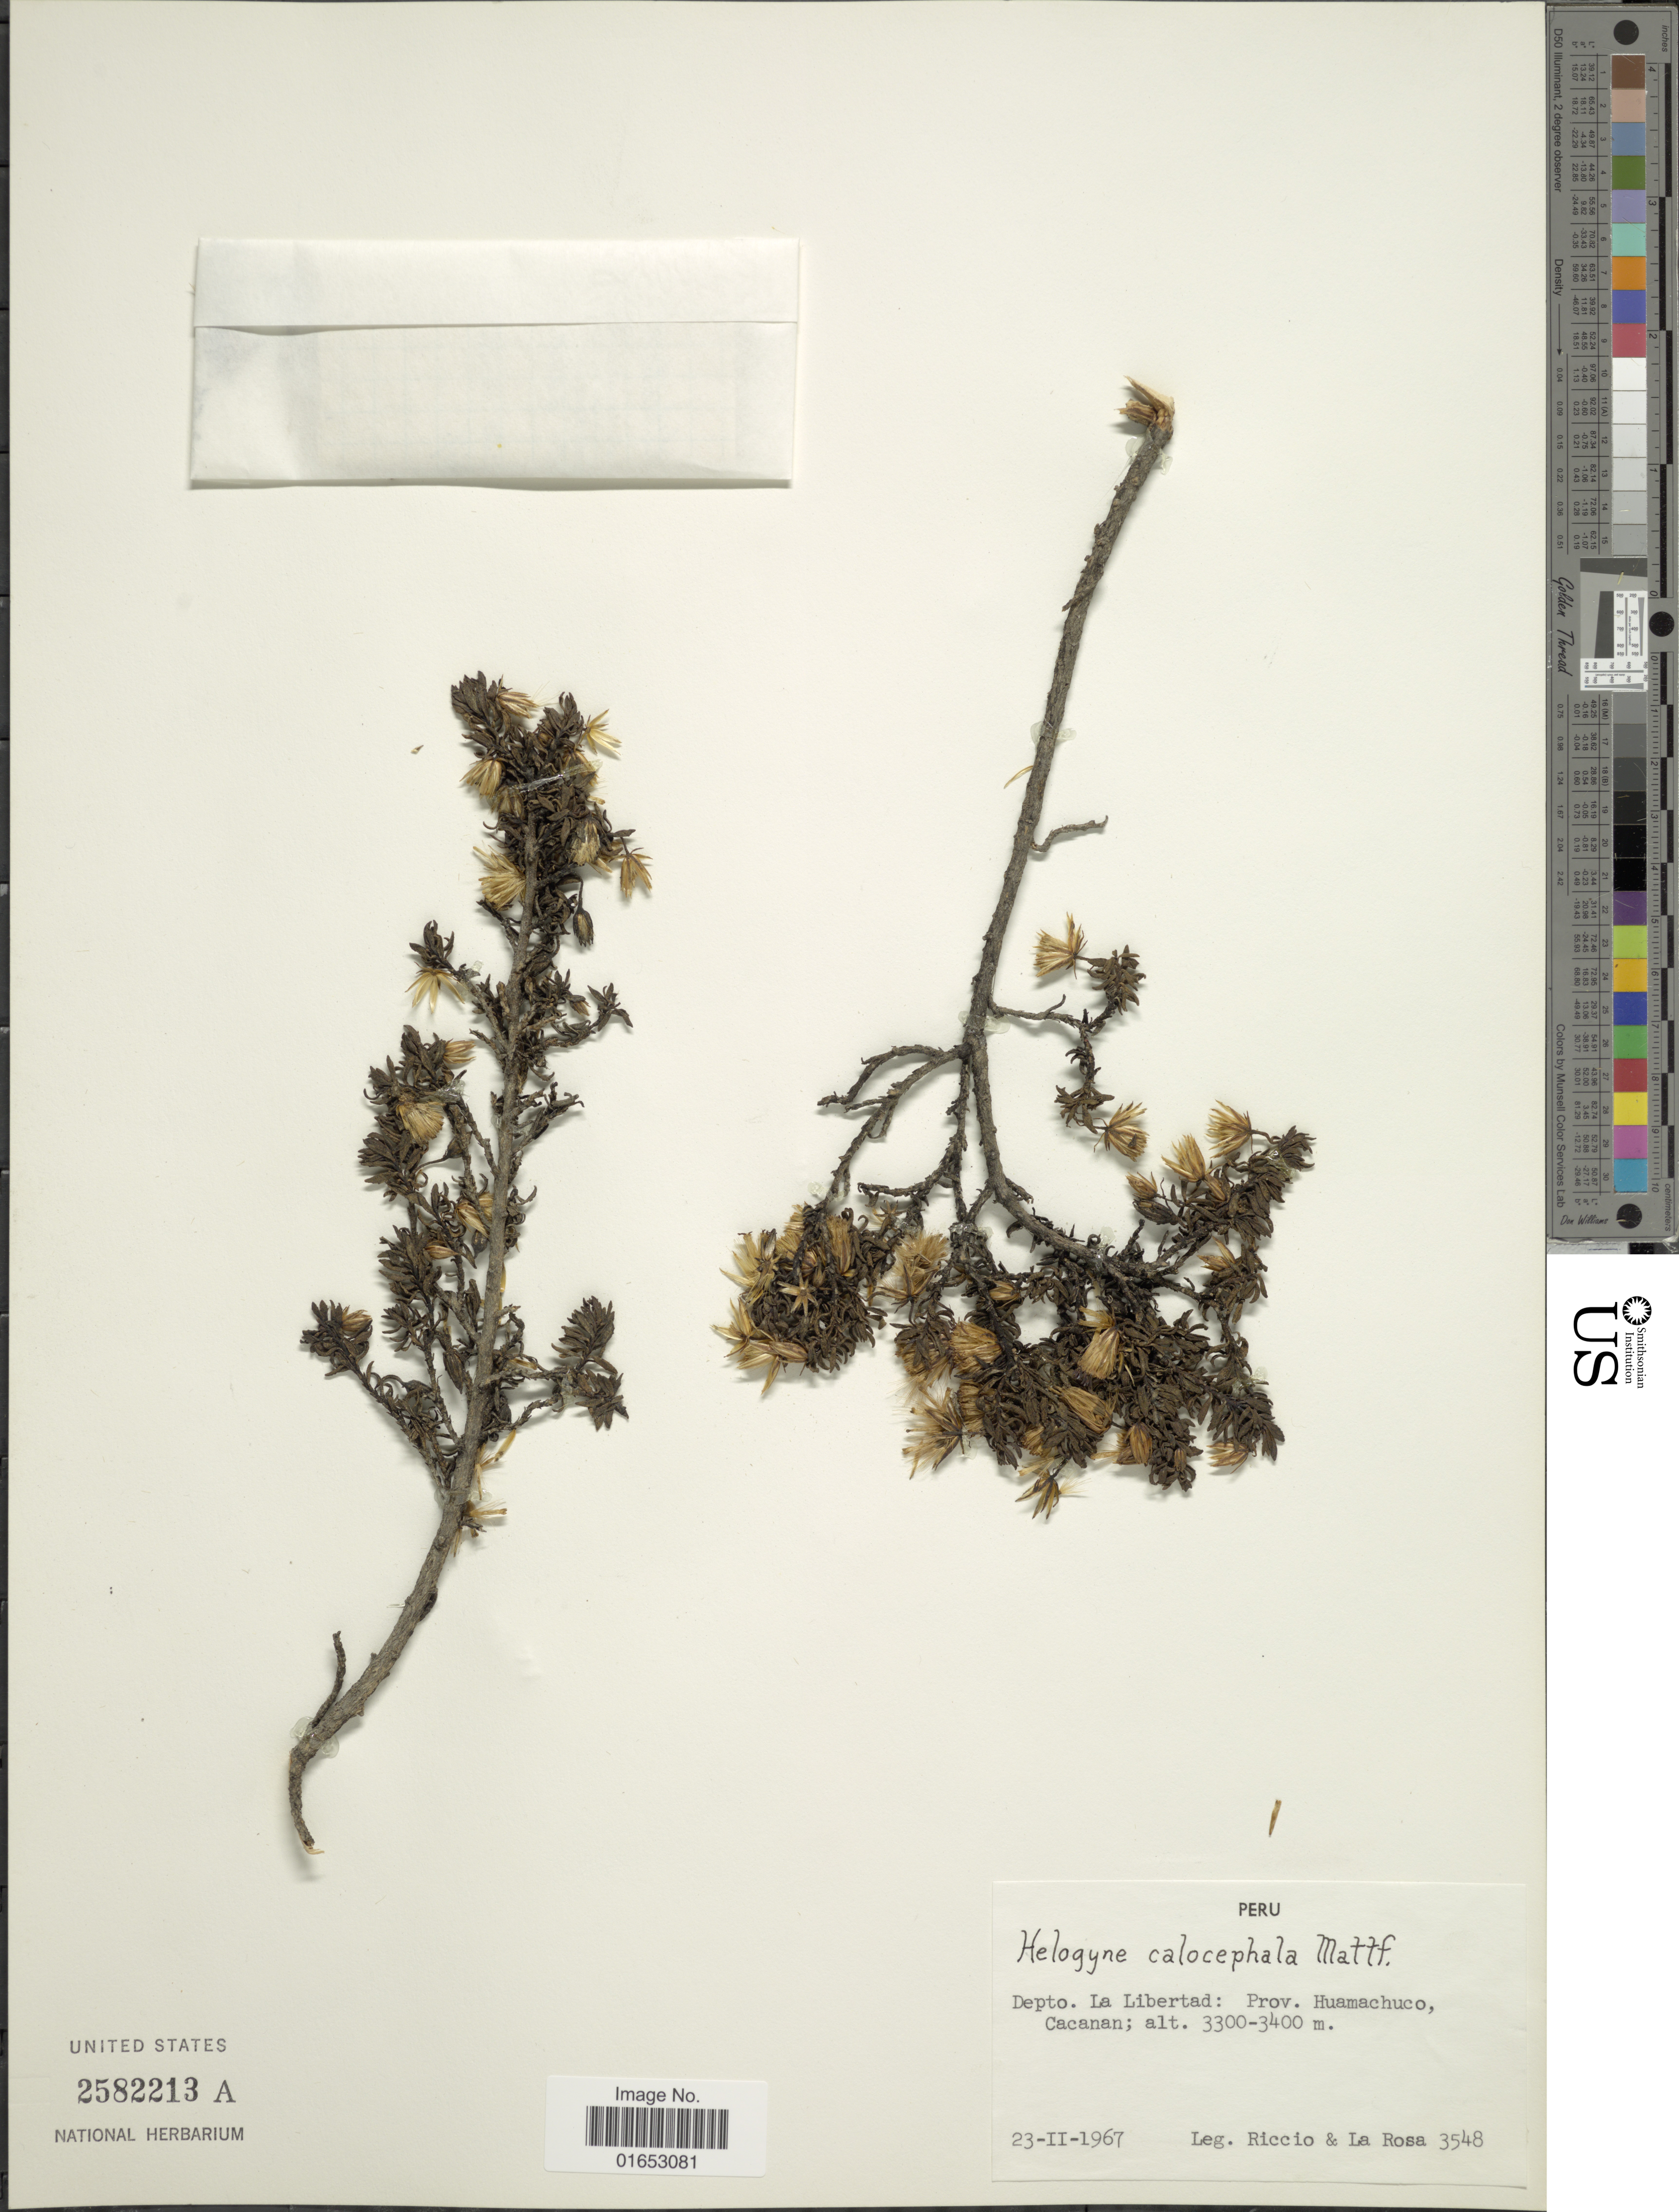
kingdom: Plantae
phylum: Tracheophyta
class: Magnoliopsida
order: Asterales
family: Asteraceae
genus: Helogyne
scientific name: Helogyne calocephala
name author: Mattf.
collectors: M. Ricardi S. & -. La Rosa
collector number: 3548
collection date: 1967-02-23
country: Peru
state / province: La Libertad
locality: Prov. Huamachuco, Cacanan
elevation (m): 3300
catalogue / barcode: US 2582213A